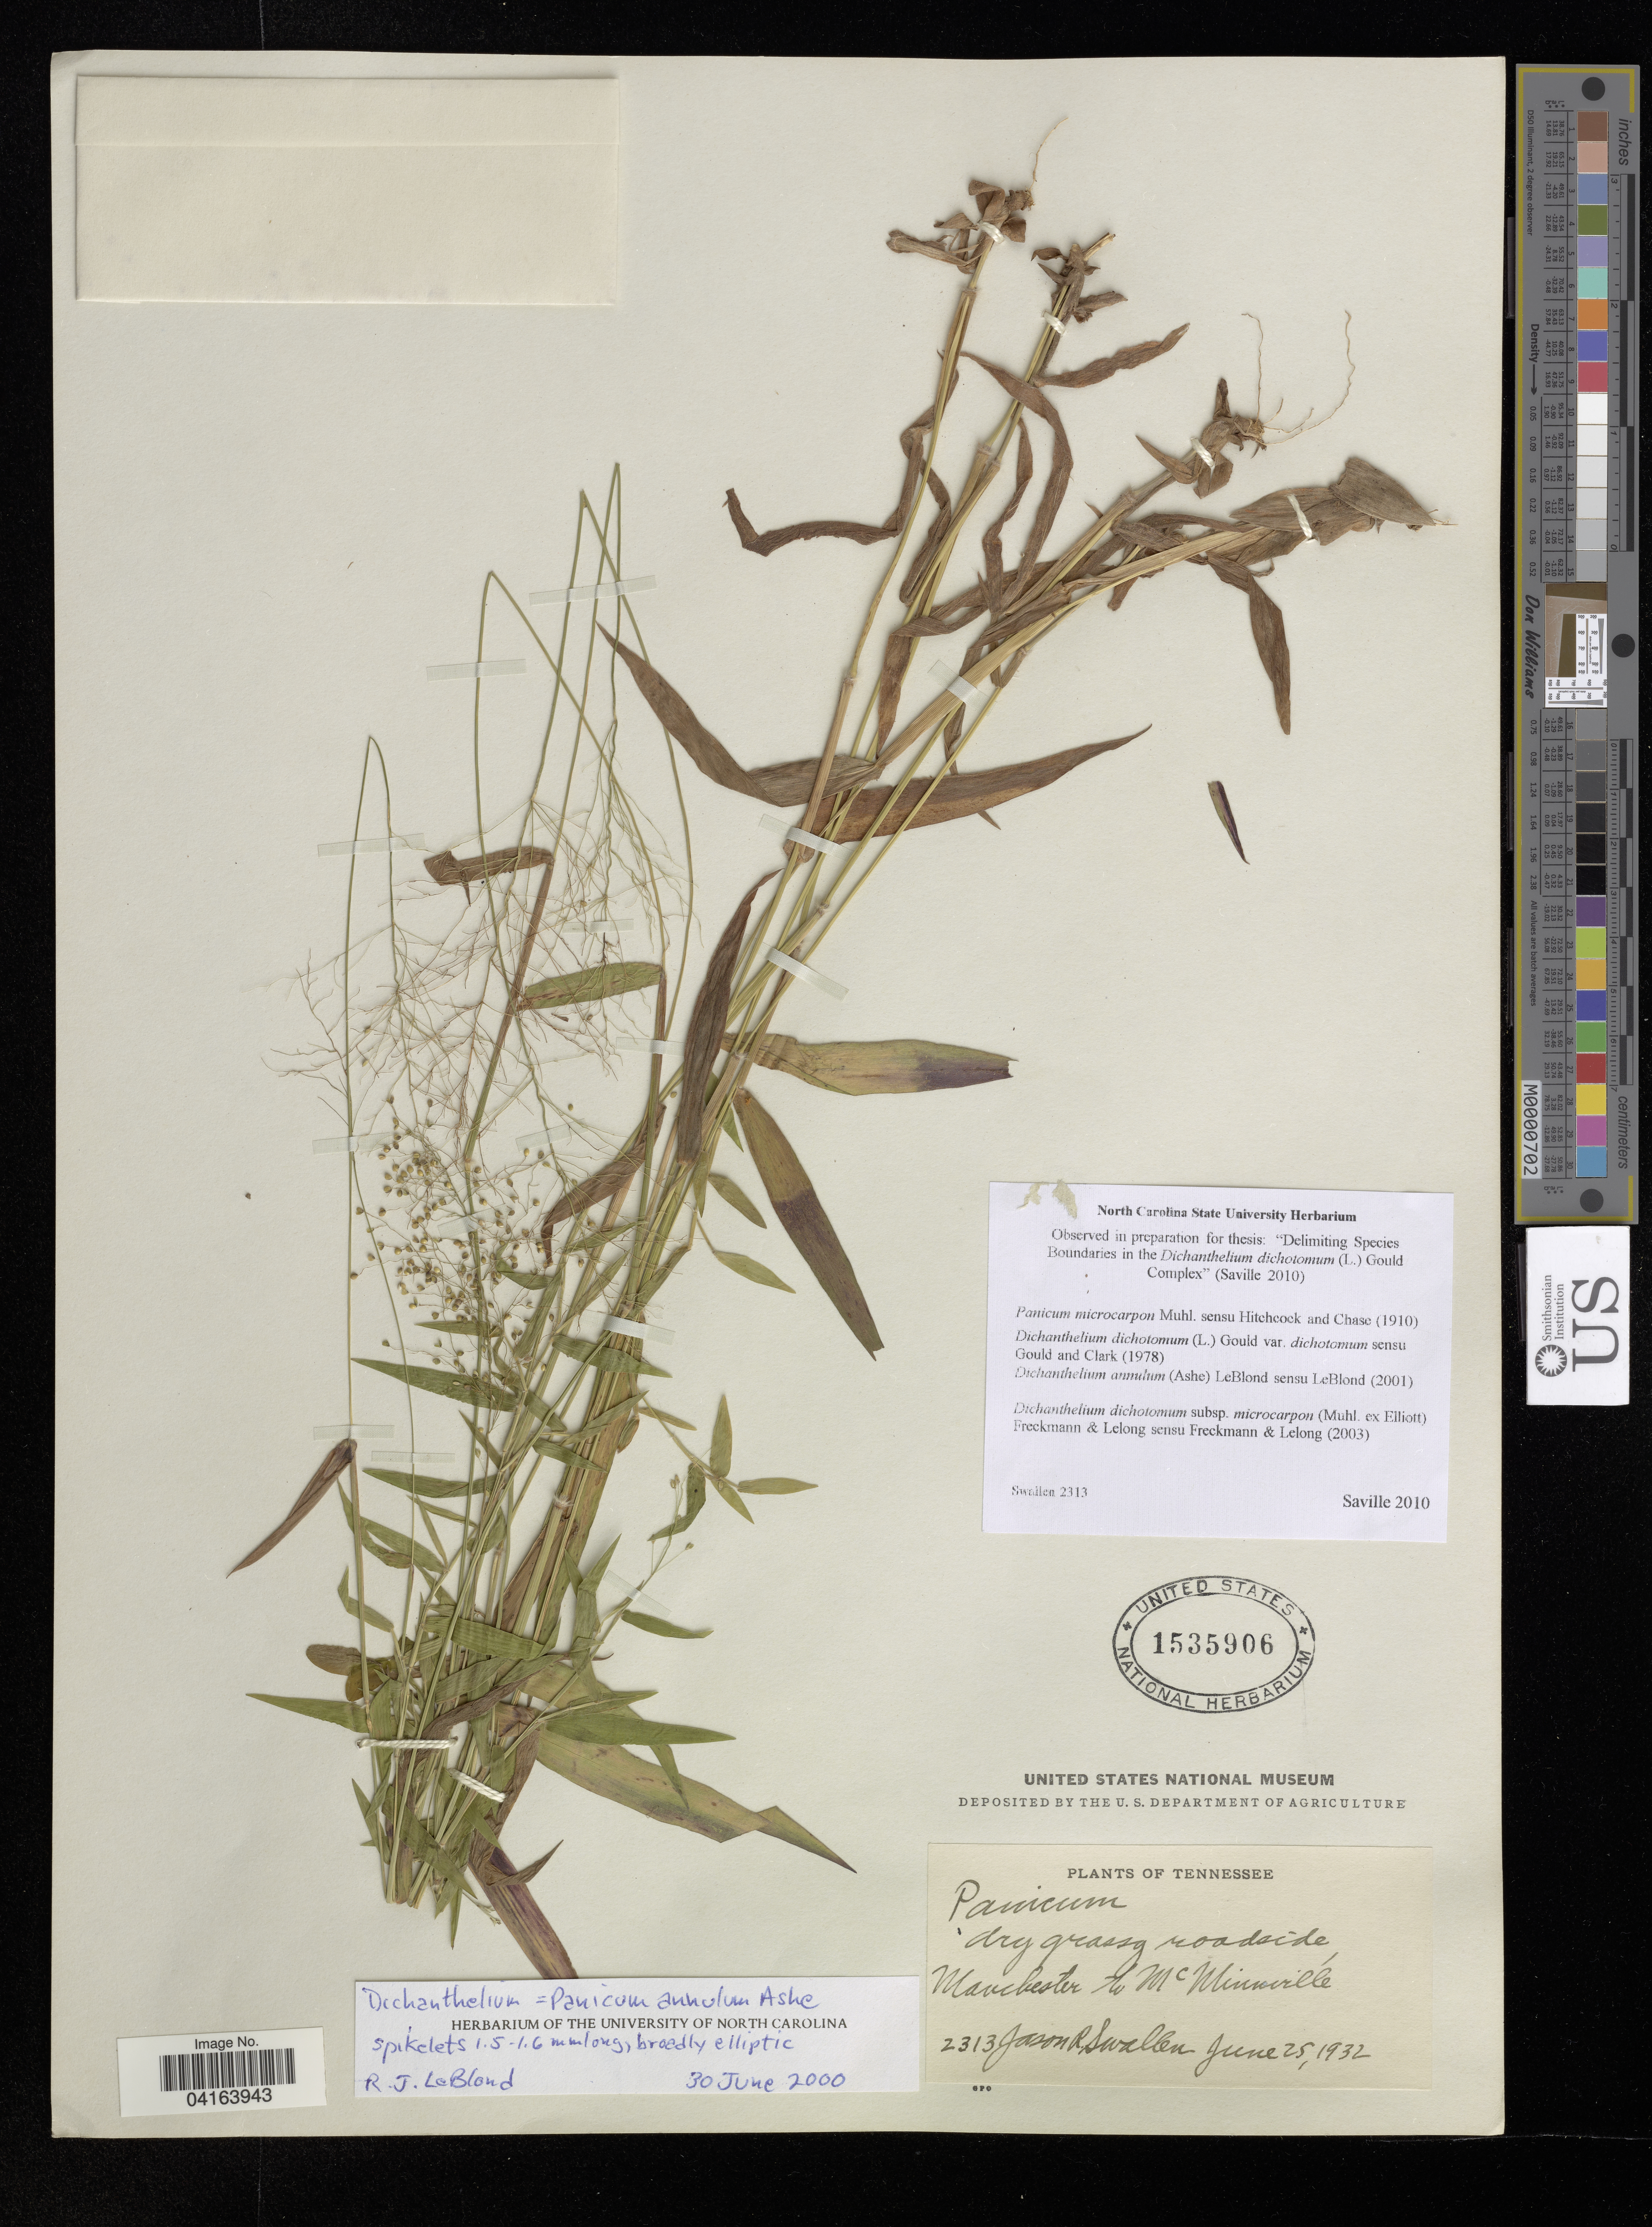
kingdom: Plantae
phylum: Tracheophyta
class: Liliopsida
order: Poales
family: Poaceae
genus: Dichanthelium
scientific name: Dichanthelium dichotomum subsp. microcarpon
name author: (Muhl. ex Elliot) Freckmann & Lelong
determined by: Saville, A. C., (NCSC), North Carolina State University (UNITED STATES)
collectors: J. R. Swallen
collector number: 2313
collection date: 1932-06-25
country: United States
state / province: Tennessee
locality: Manchester to McMinnville.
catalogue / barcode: US 1535906